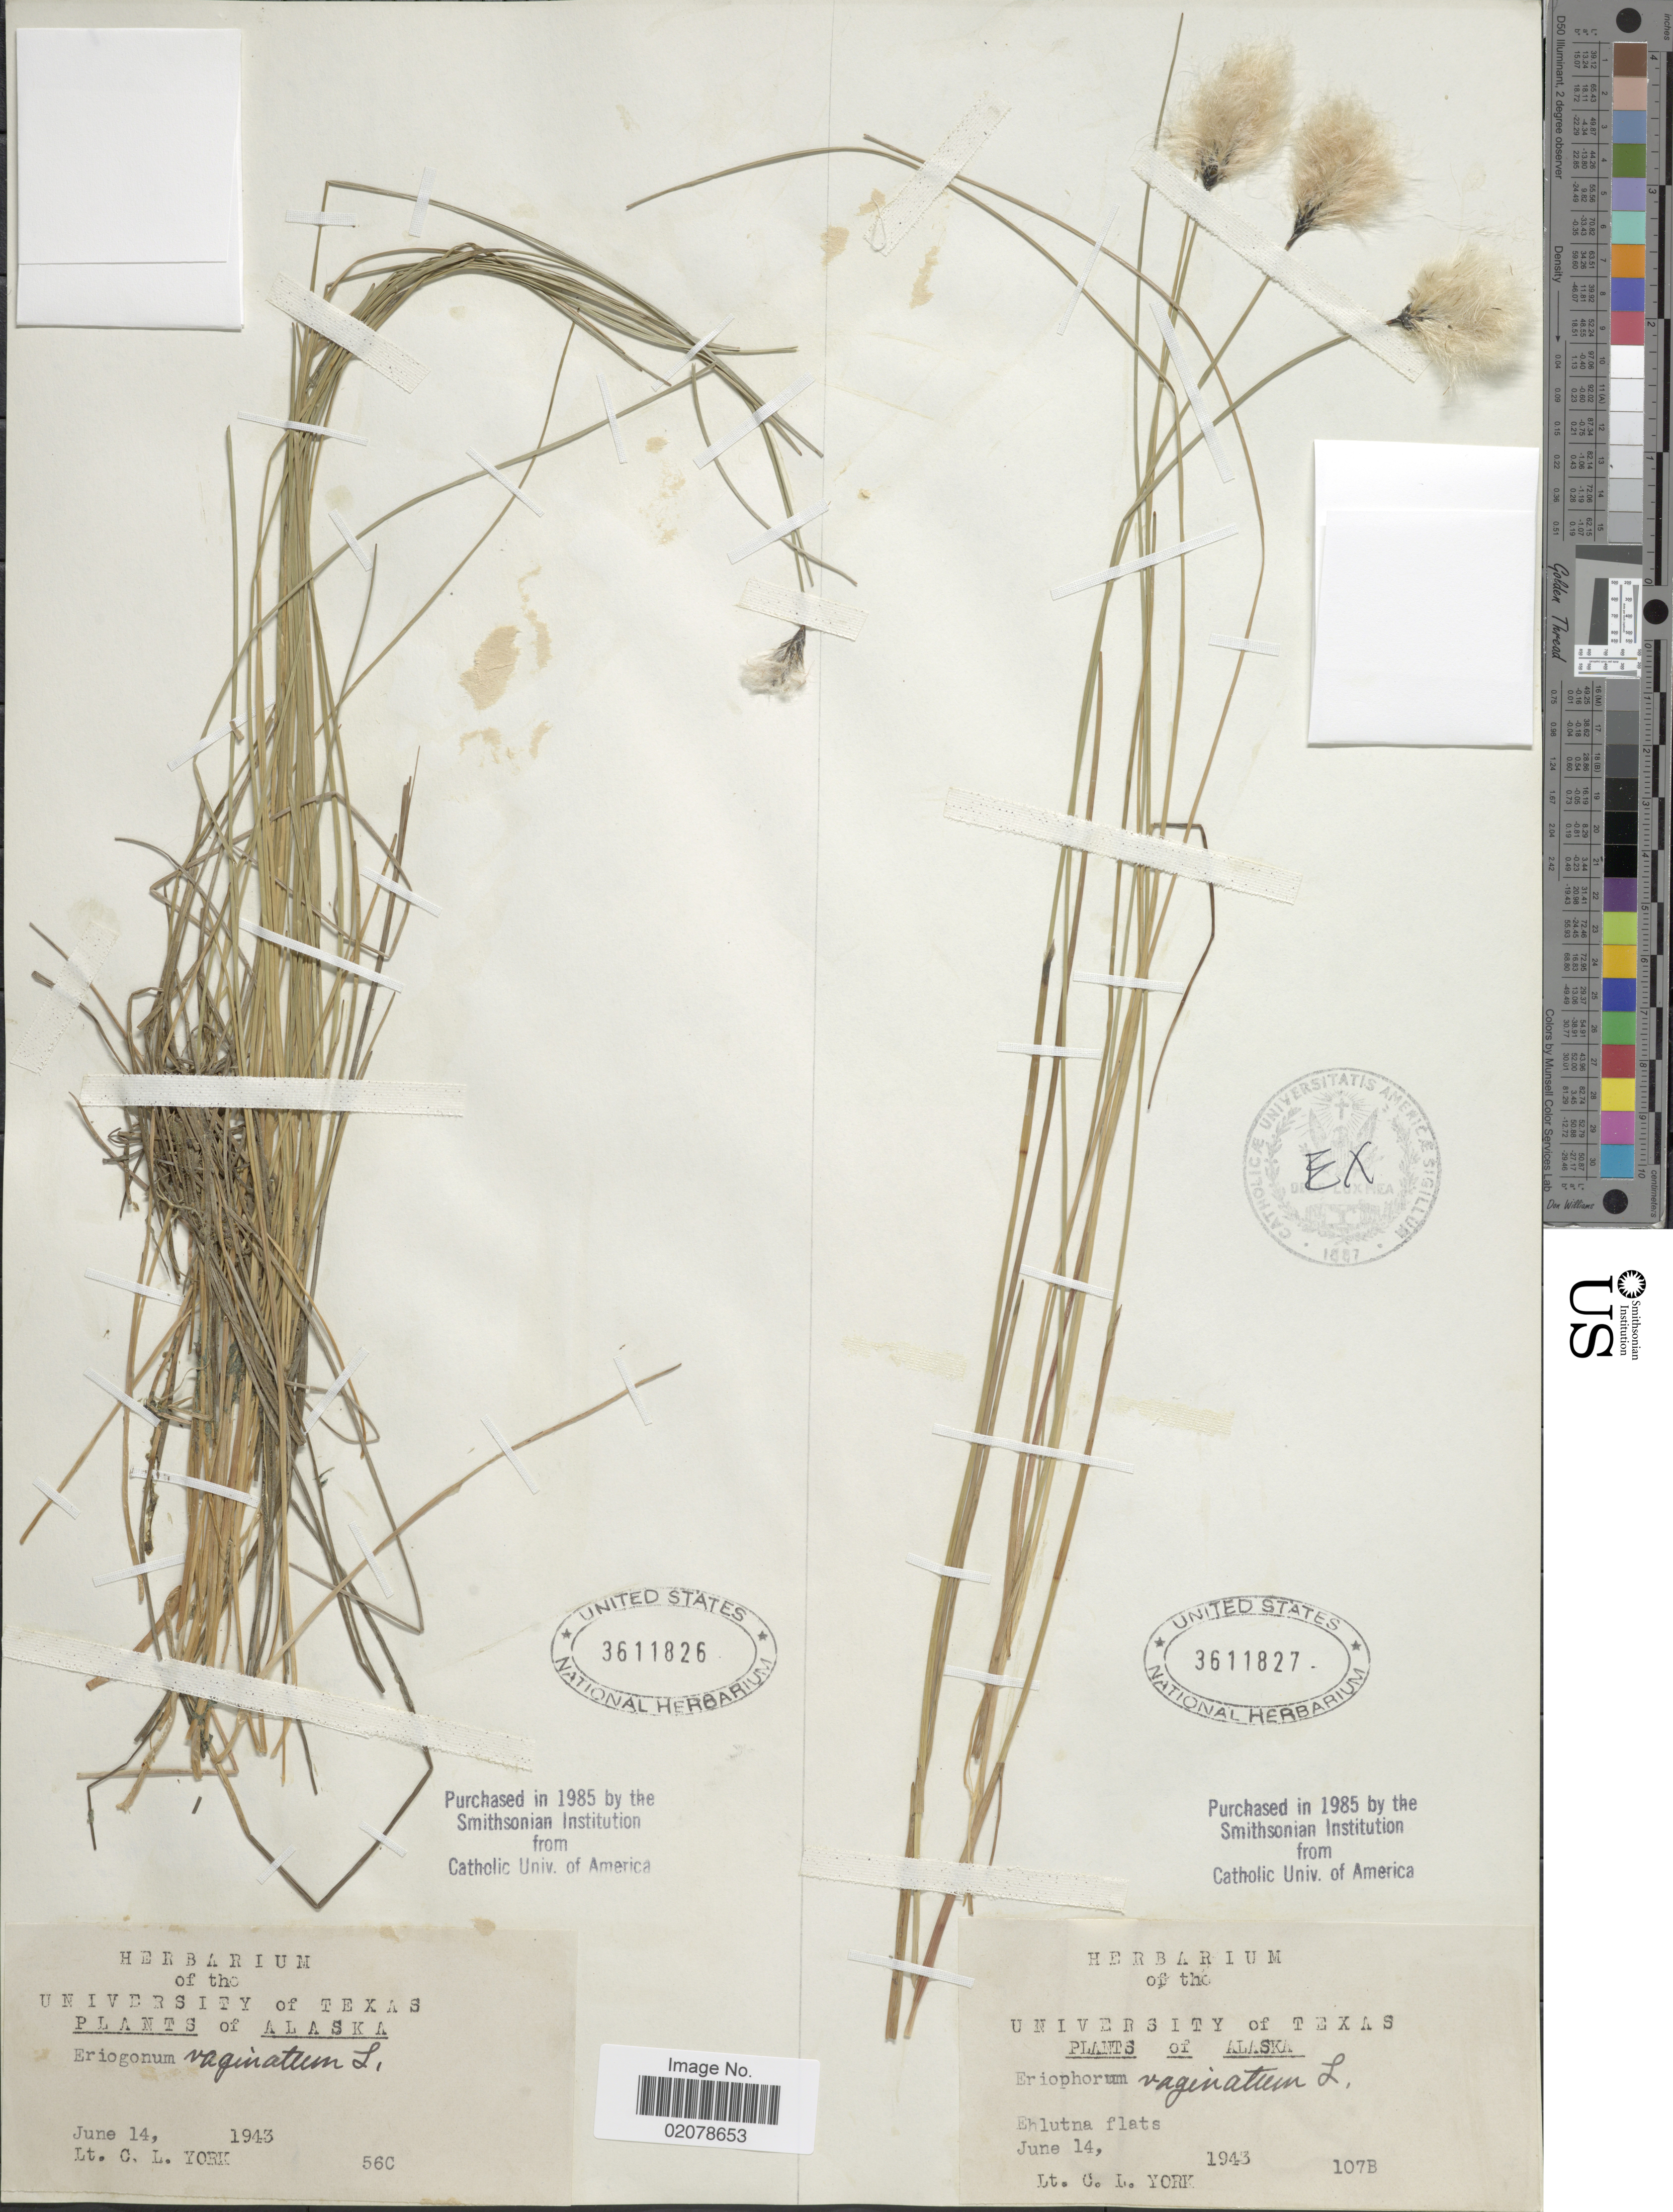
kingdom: Plantae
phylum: Tracheophyta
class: Liliopsida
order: Poales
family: Cyperaceae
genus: Eriophorum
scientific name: Eriophorum vaginatum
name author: L.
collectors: C. L. York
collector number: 107B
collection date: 1943-06-14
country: United States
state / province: Alaska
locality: Ehlutna flats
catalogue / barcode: US 3611827